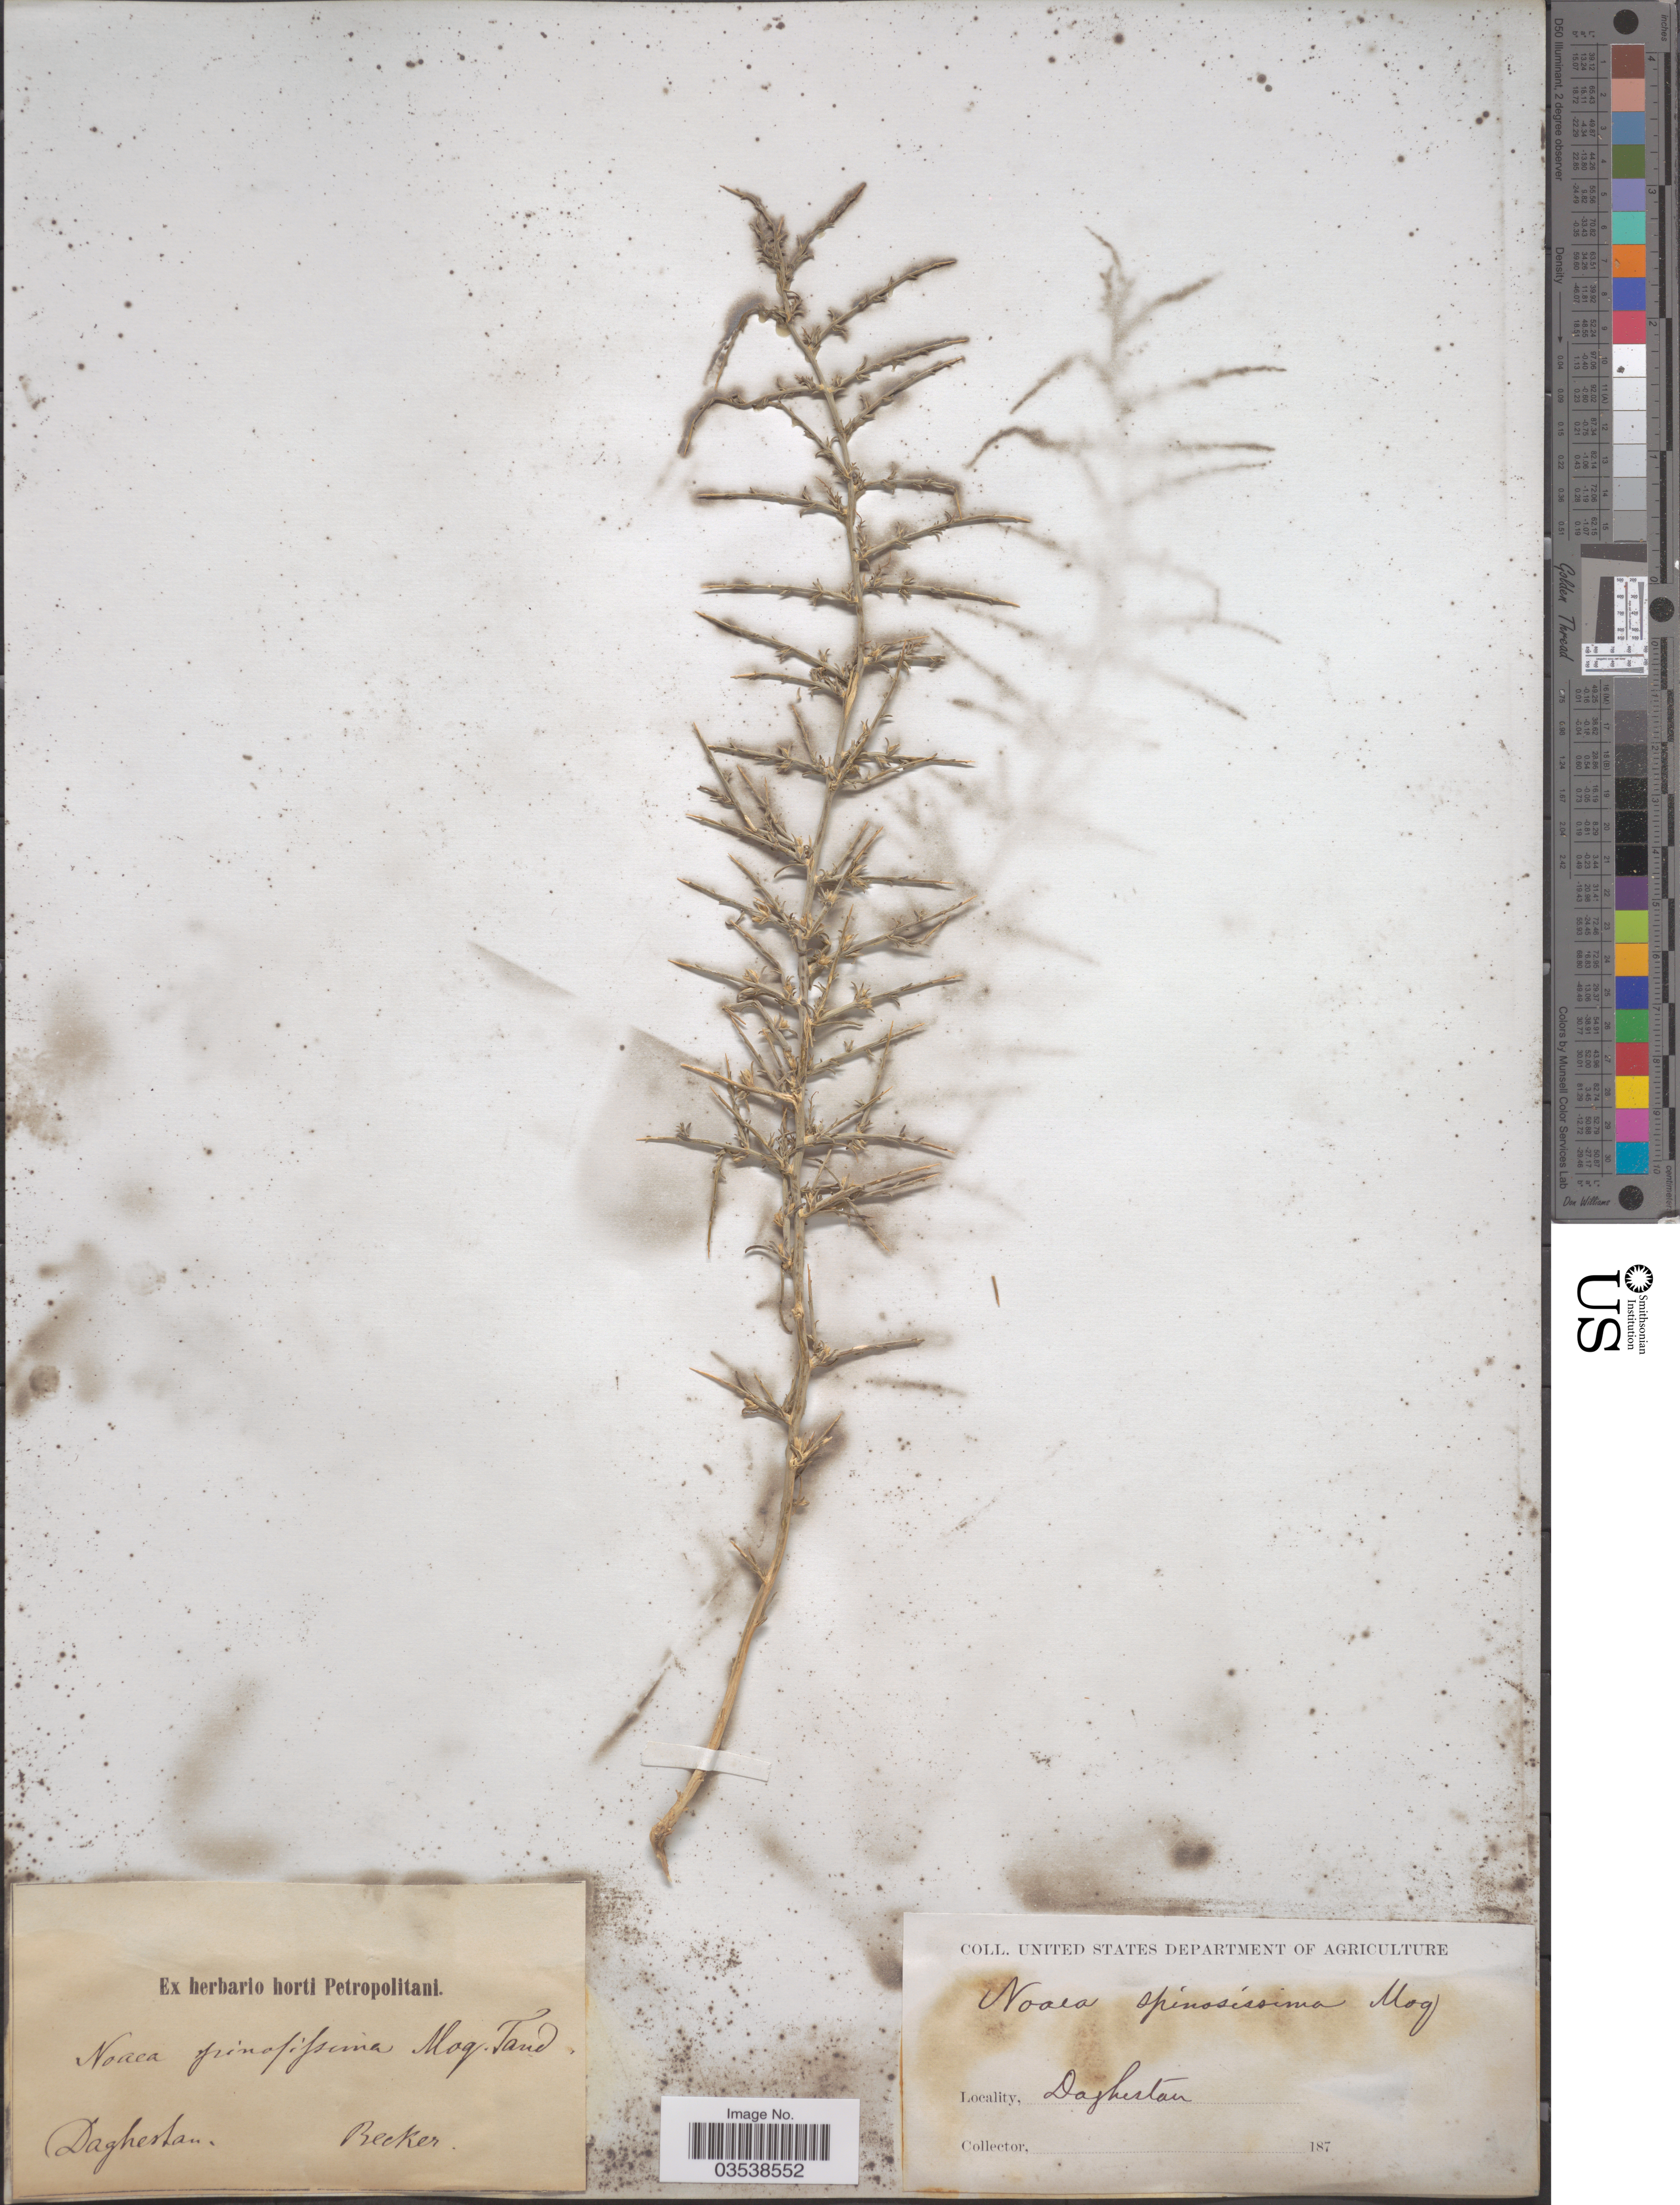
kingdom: Plantae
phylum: Tracheophyta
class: Magnoliopsida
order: Caryophyllales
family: Amaranthaceae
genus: Noaea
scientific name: Noaea spinosissima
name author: Moq. & L.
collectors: -. Becker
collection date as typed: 187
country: Russian Federation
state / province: Dagestan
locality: Daghestan.